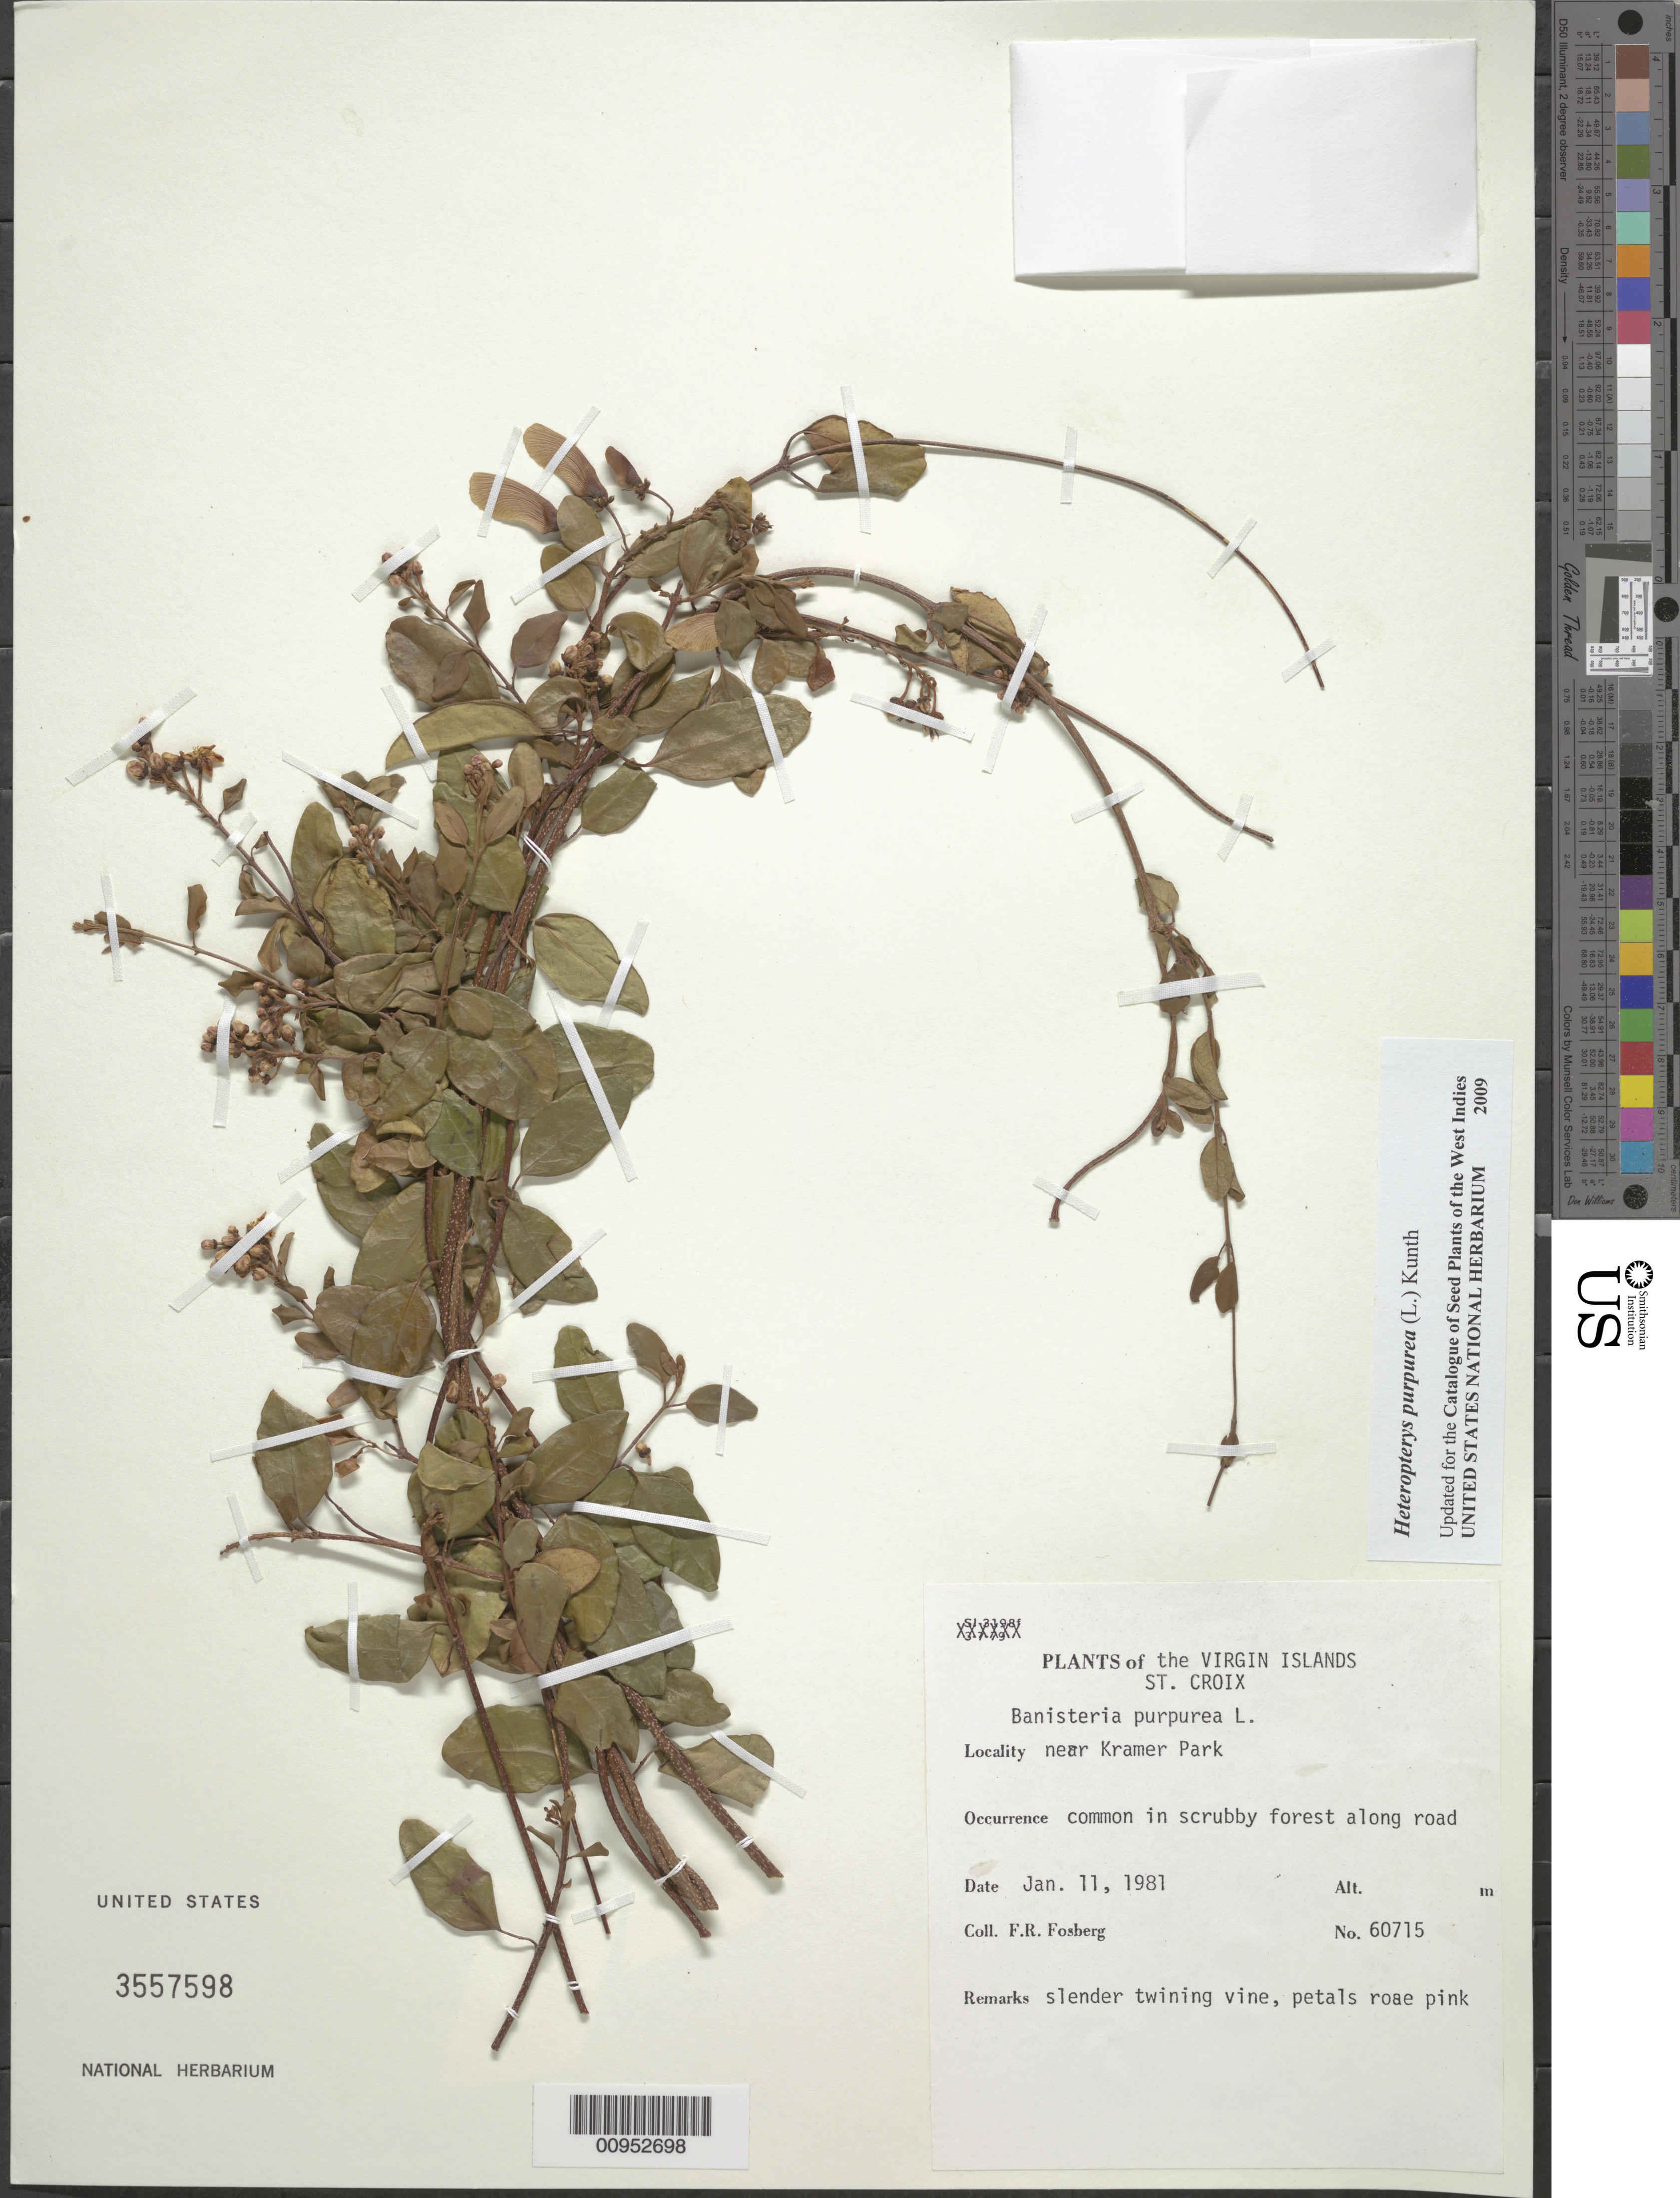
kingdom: Plantae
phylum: Tracheophyta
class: Magnoliopsida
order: Malpighiales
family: Malpighiaceae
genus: Heteropterys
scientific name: Heteropterys purpurea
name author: (L.) Kunth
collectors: F. R. Fosberg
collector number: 60715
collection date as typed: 11 Jan 1981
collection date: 1981-01-11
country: U.S. Virgin Islands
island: St. Croix I.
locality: Near Kramer Park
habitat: Common in scrubby forest along road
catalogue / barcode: US 3557598